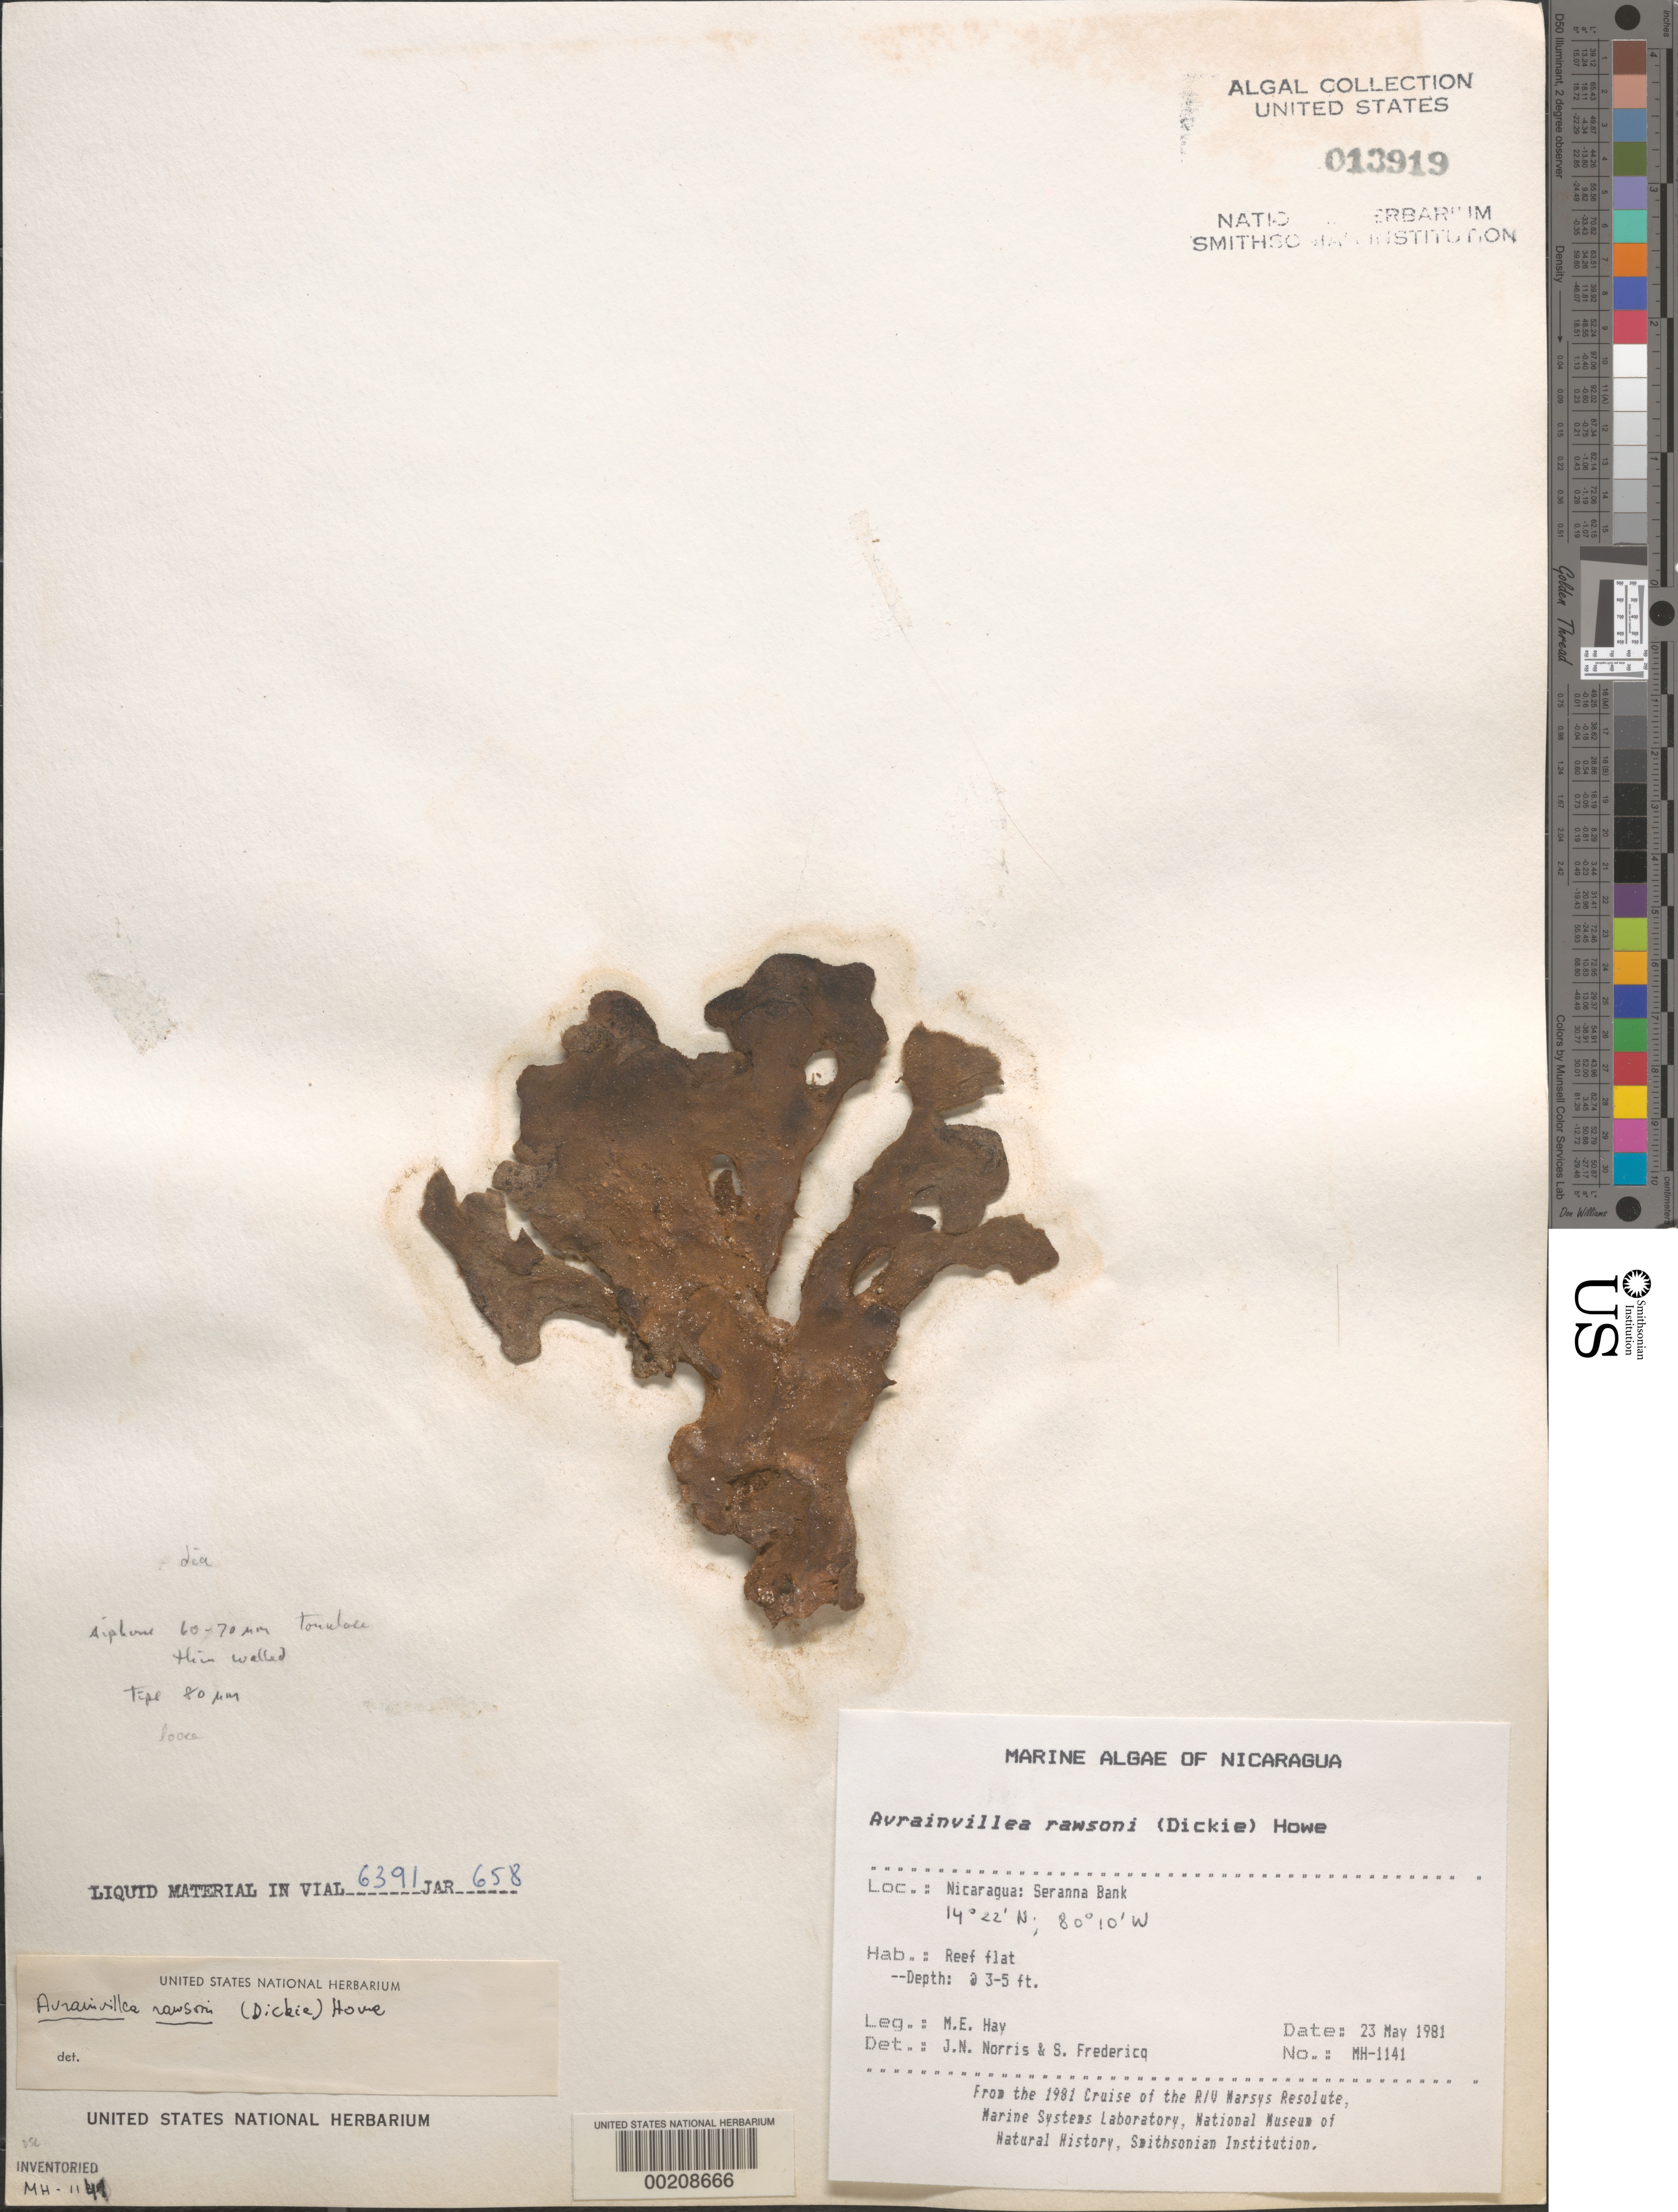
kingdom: Plantae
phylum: Chlorophyta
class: Ulvophyceae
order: Bryopsidales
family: Dichotomosiphonaceae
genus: Avrainvillea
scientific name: Avrainvillea rawsonii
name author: (Dickie) M. Howe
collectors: M. E. Hay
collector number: MH-1141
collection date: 1981-05-23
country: Nicaragua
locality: Seranna Bank.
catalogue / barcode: US 13919